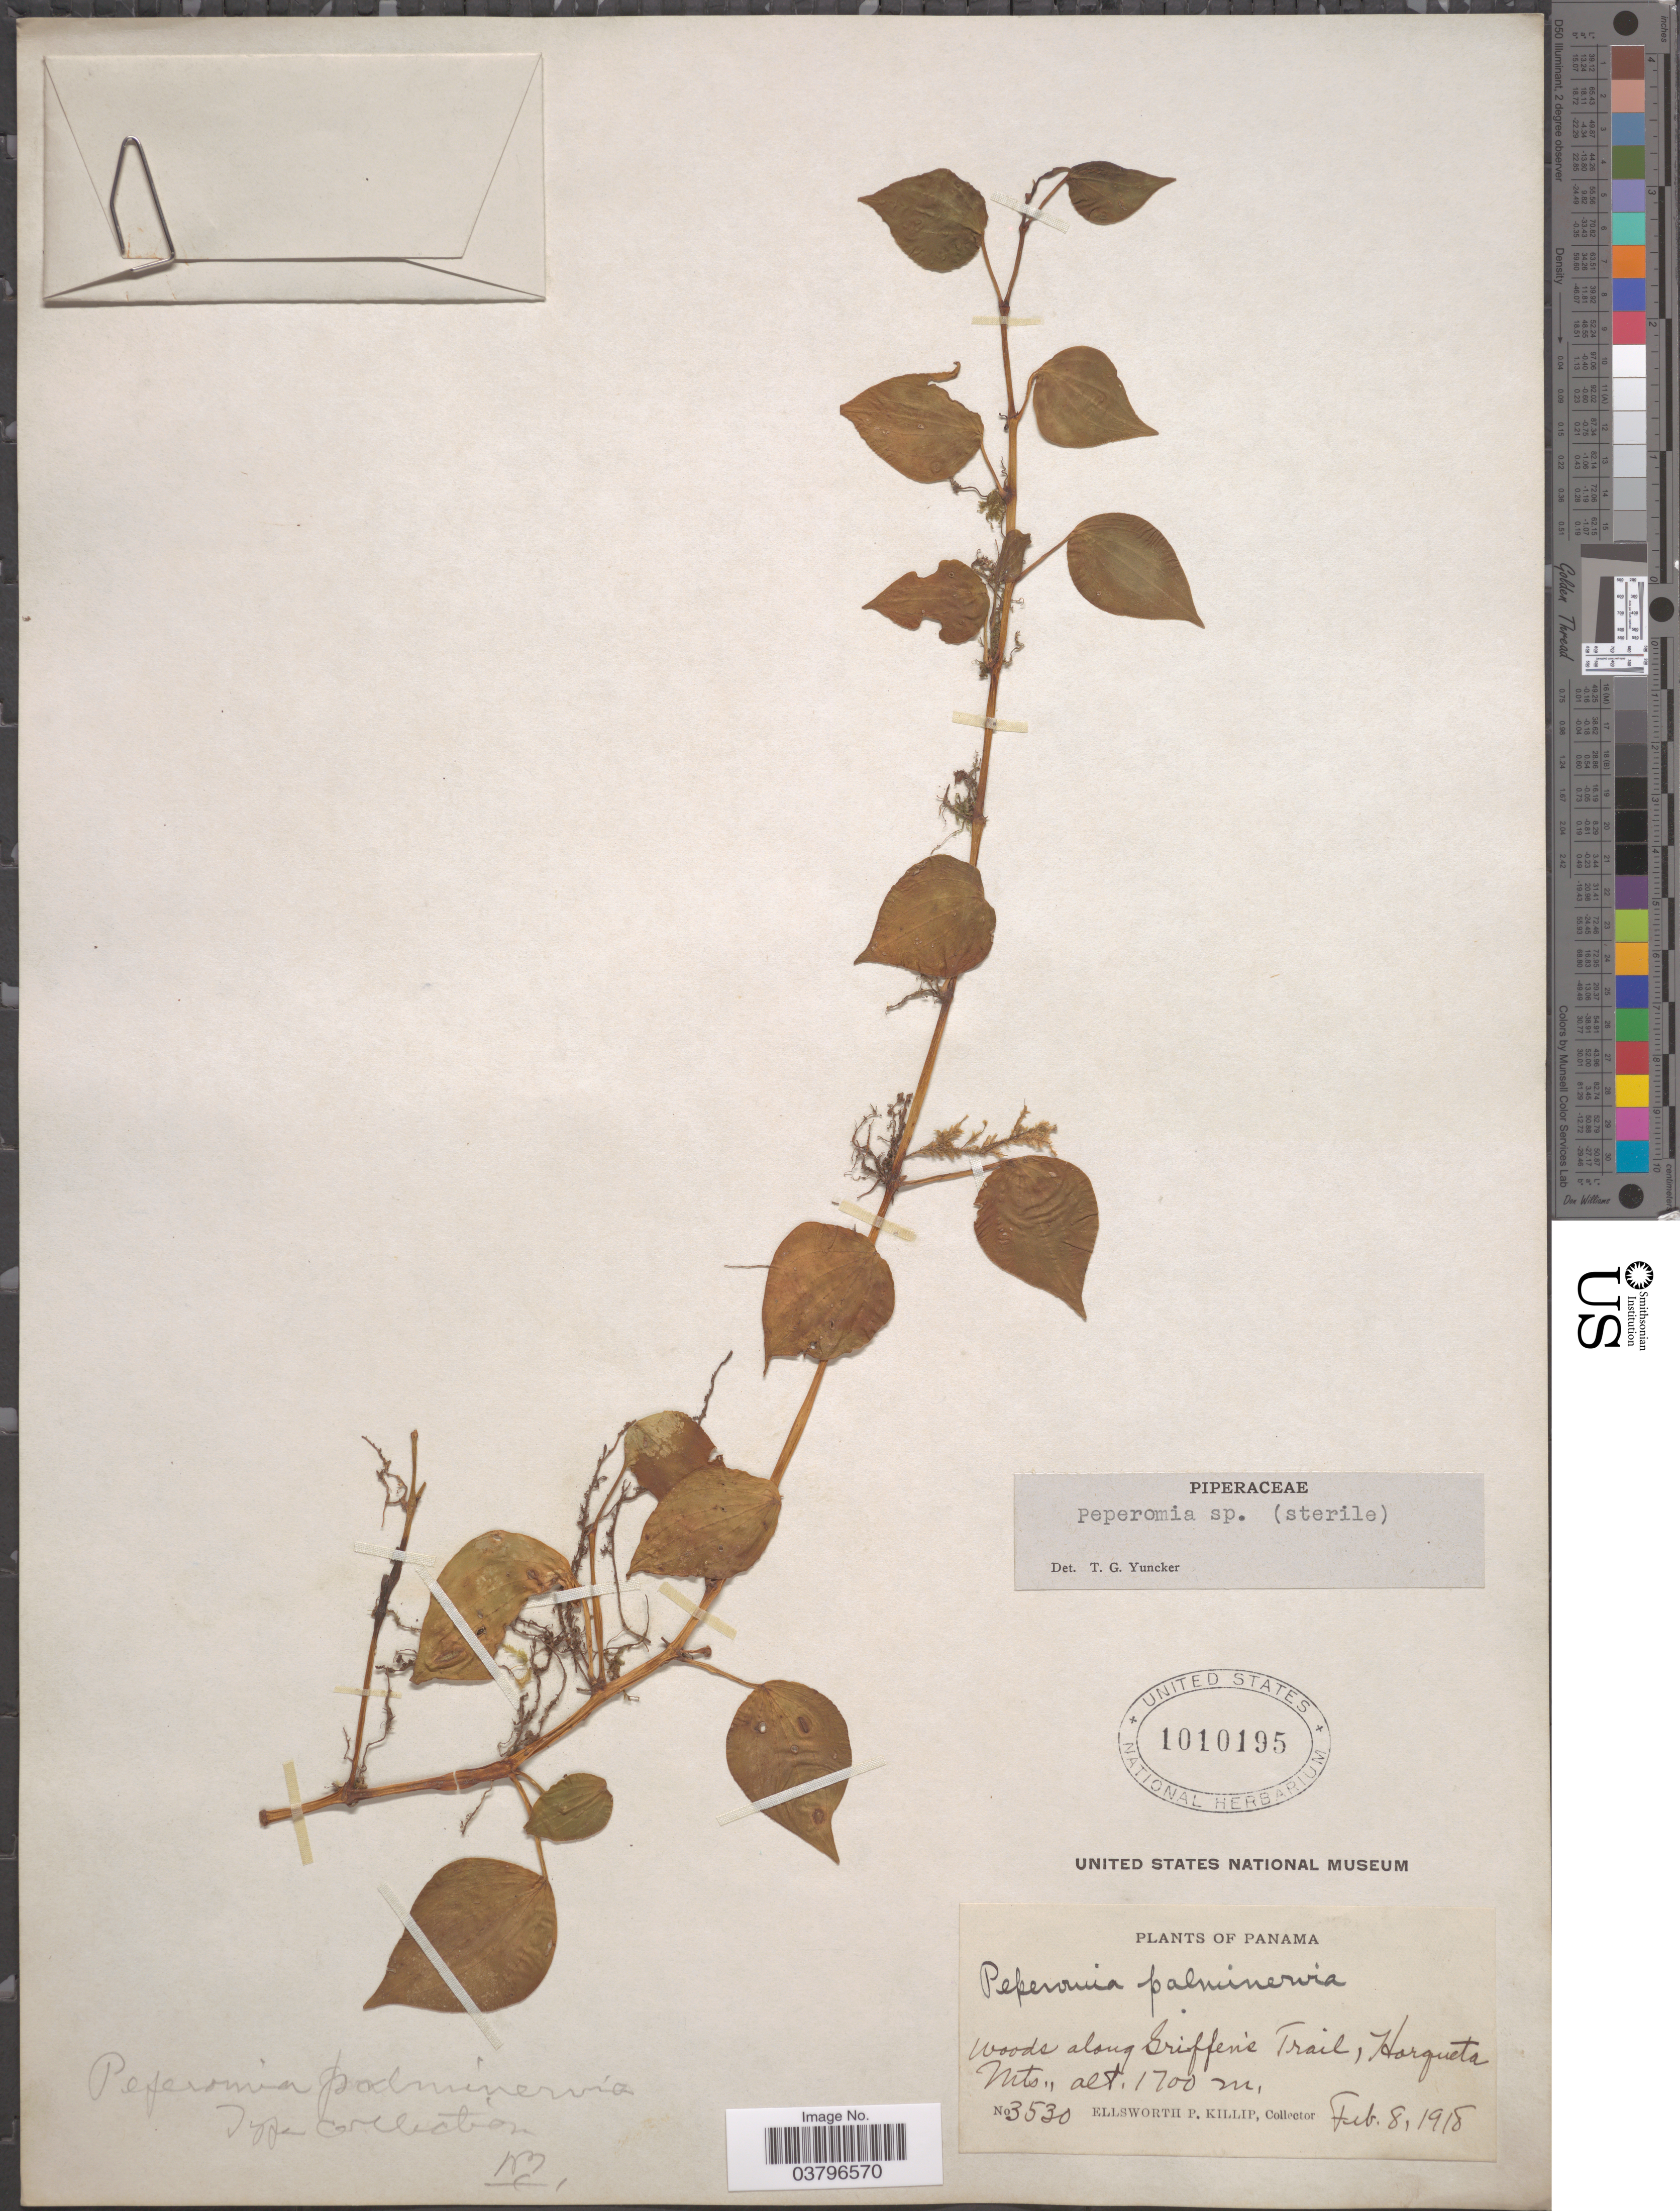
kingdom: Plantae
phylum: Tracheophyta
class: Magnoliopsida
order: Piperales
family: Piperaceae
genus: Peperomia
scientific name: Peperomia sp.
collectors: E. P. Killip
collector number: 3530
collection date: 1918-02-08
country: Panama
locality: Woods along Griffen's Trail, Harqueta Mts.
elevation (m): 1700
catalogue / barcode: US 1010195